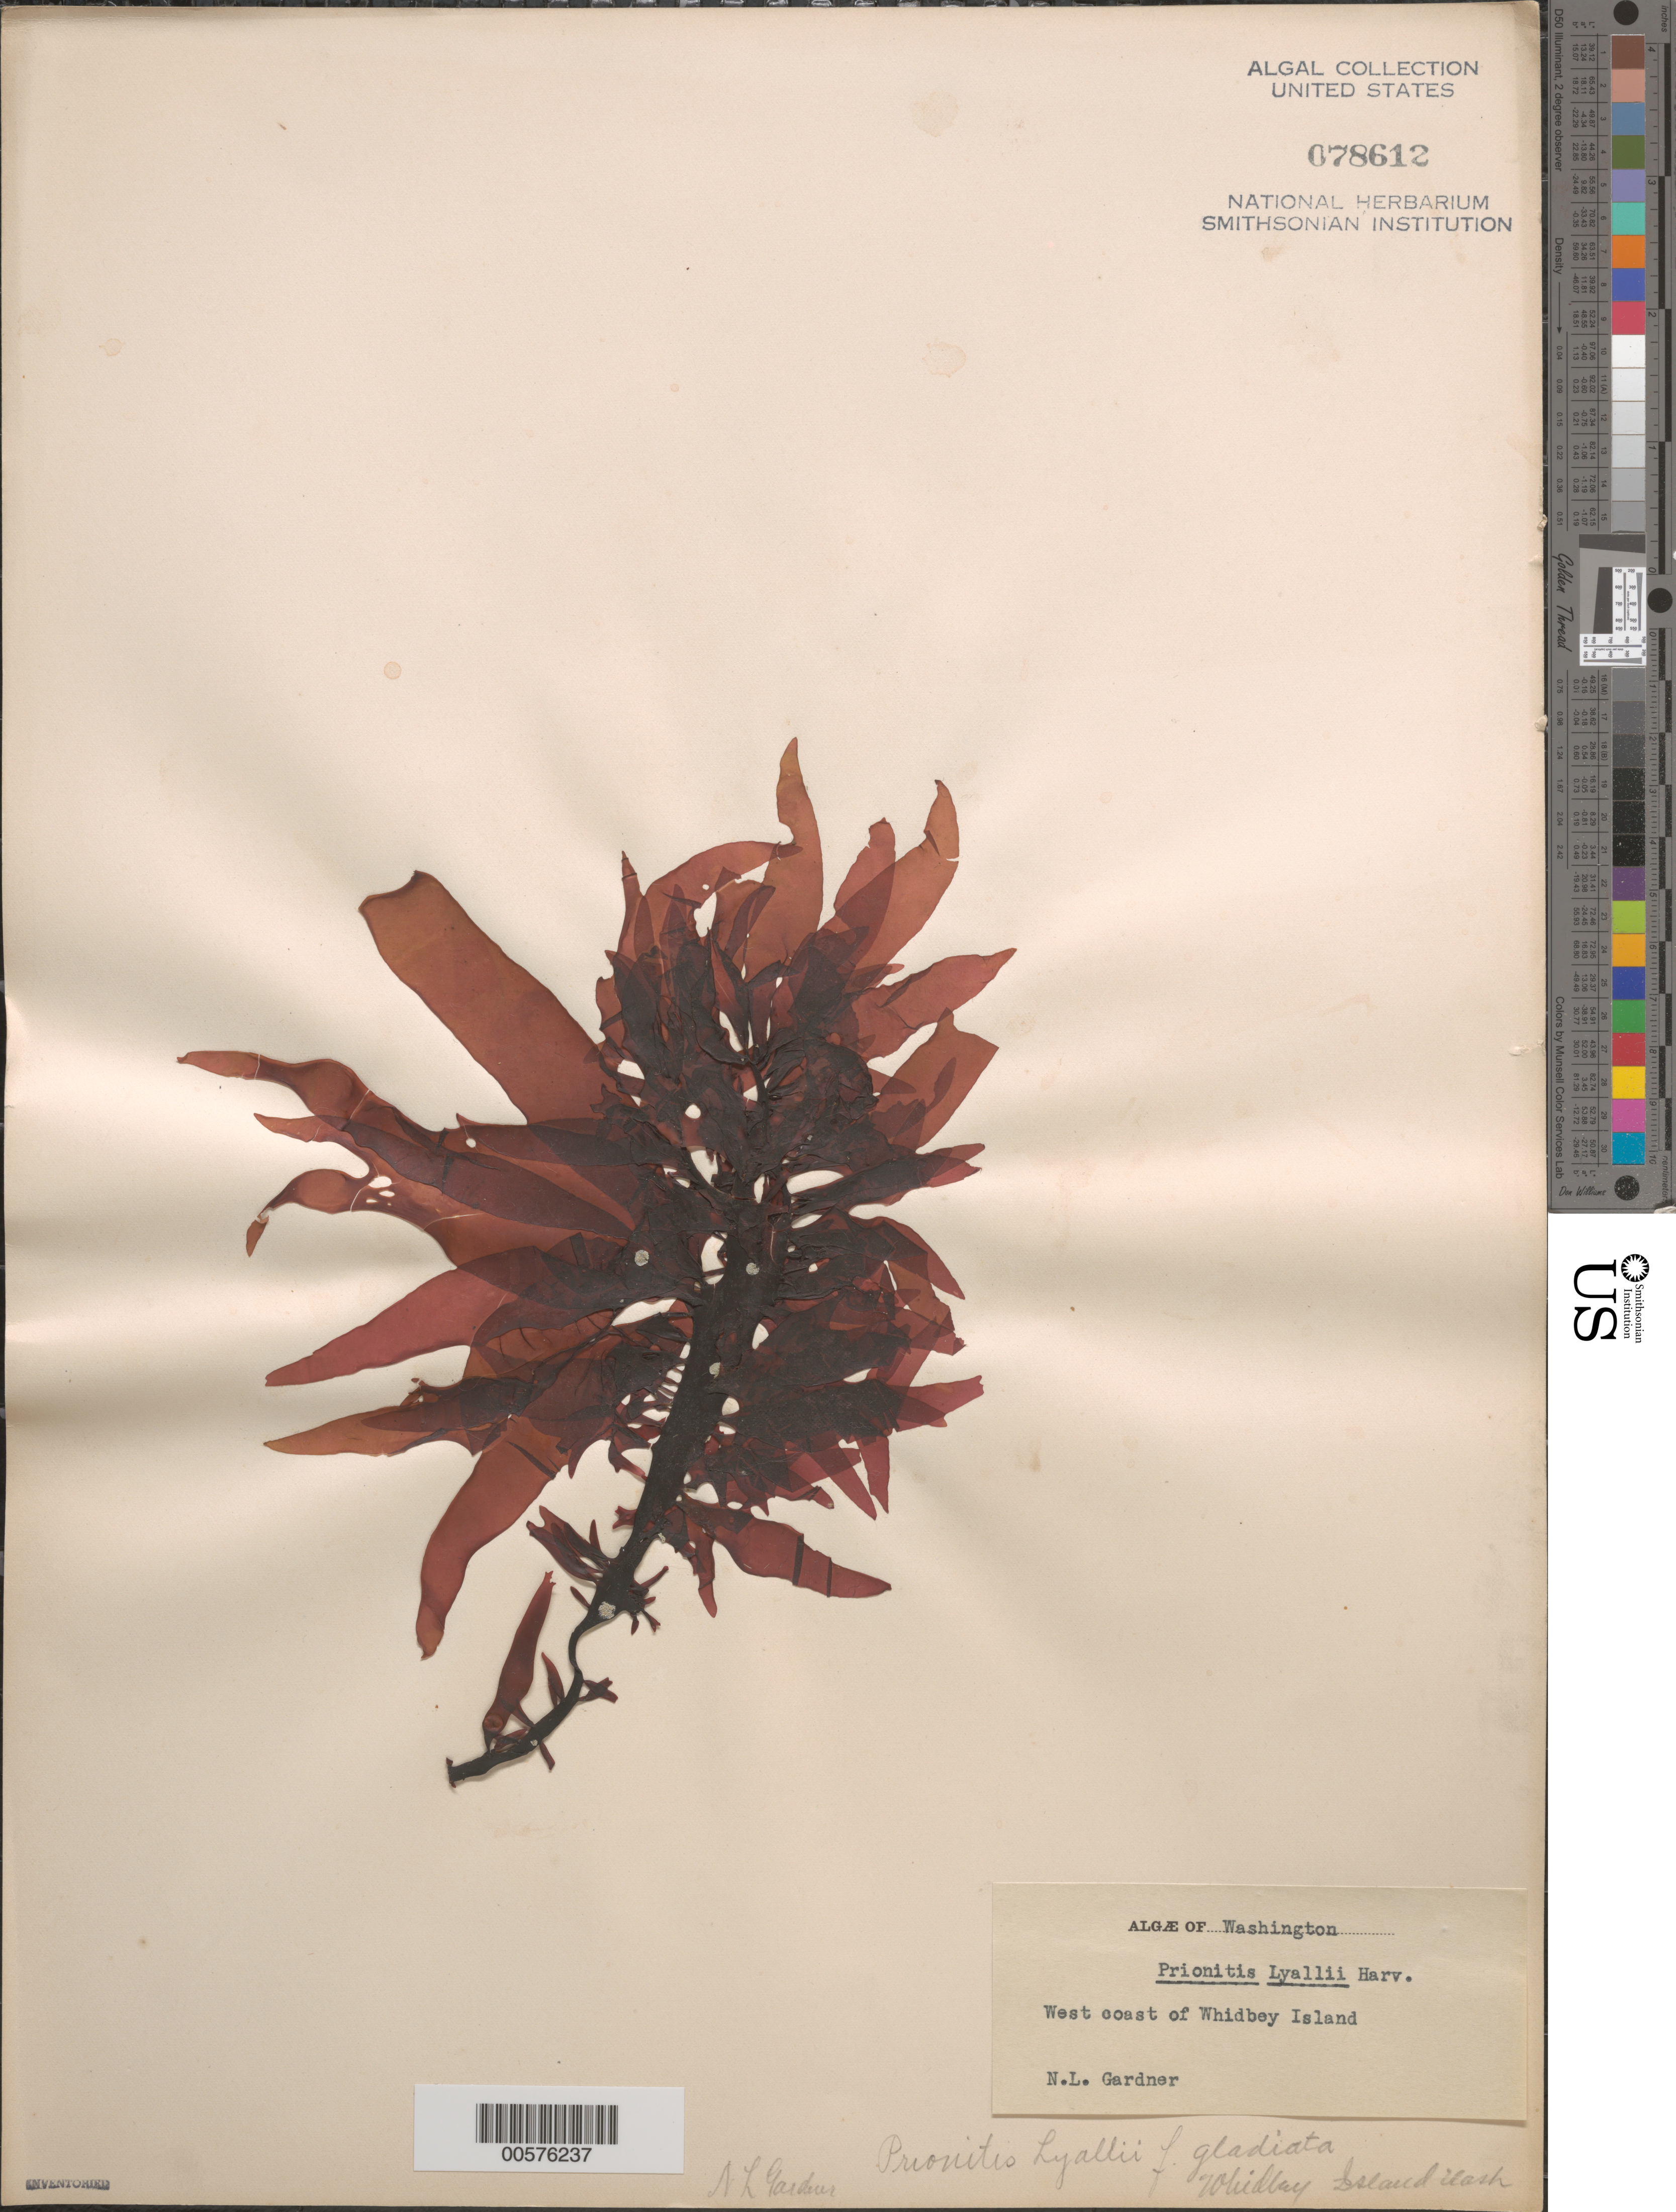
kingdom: Plantae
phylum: Rhodophyta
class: Florideophyceae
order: Cryptonemiales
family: Cryptonemiaceae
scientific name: Prionitis sternbergii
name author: (C. Agardh) J. Agardh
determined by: Algae name updating Project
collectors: N. Gardner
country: United States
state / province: Washington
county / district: Island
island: Whidbey,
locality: West coast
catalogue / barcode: US 78612